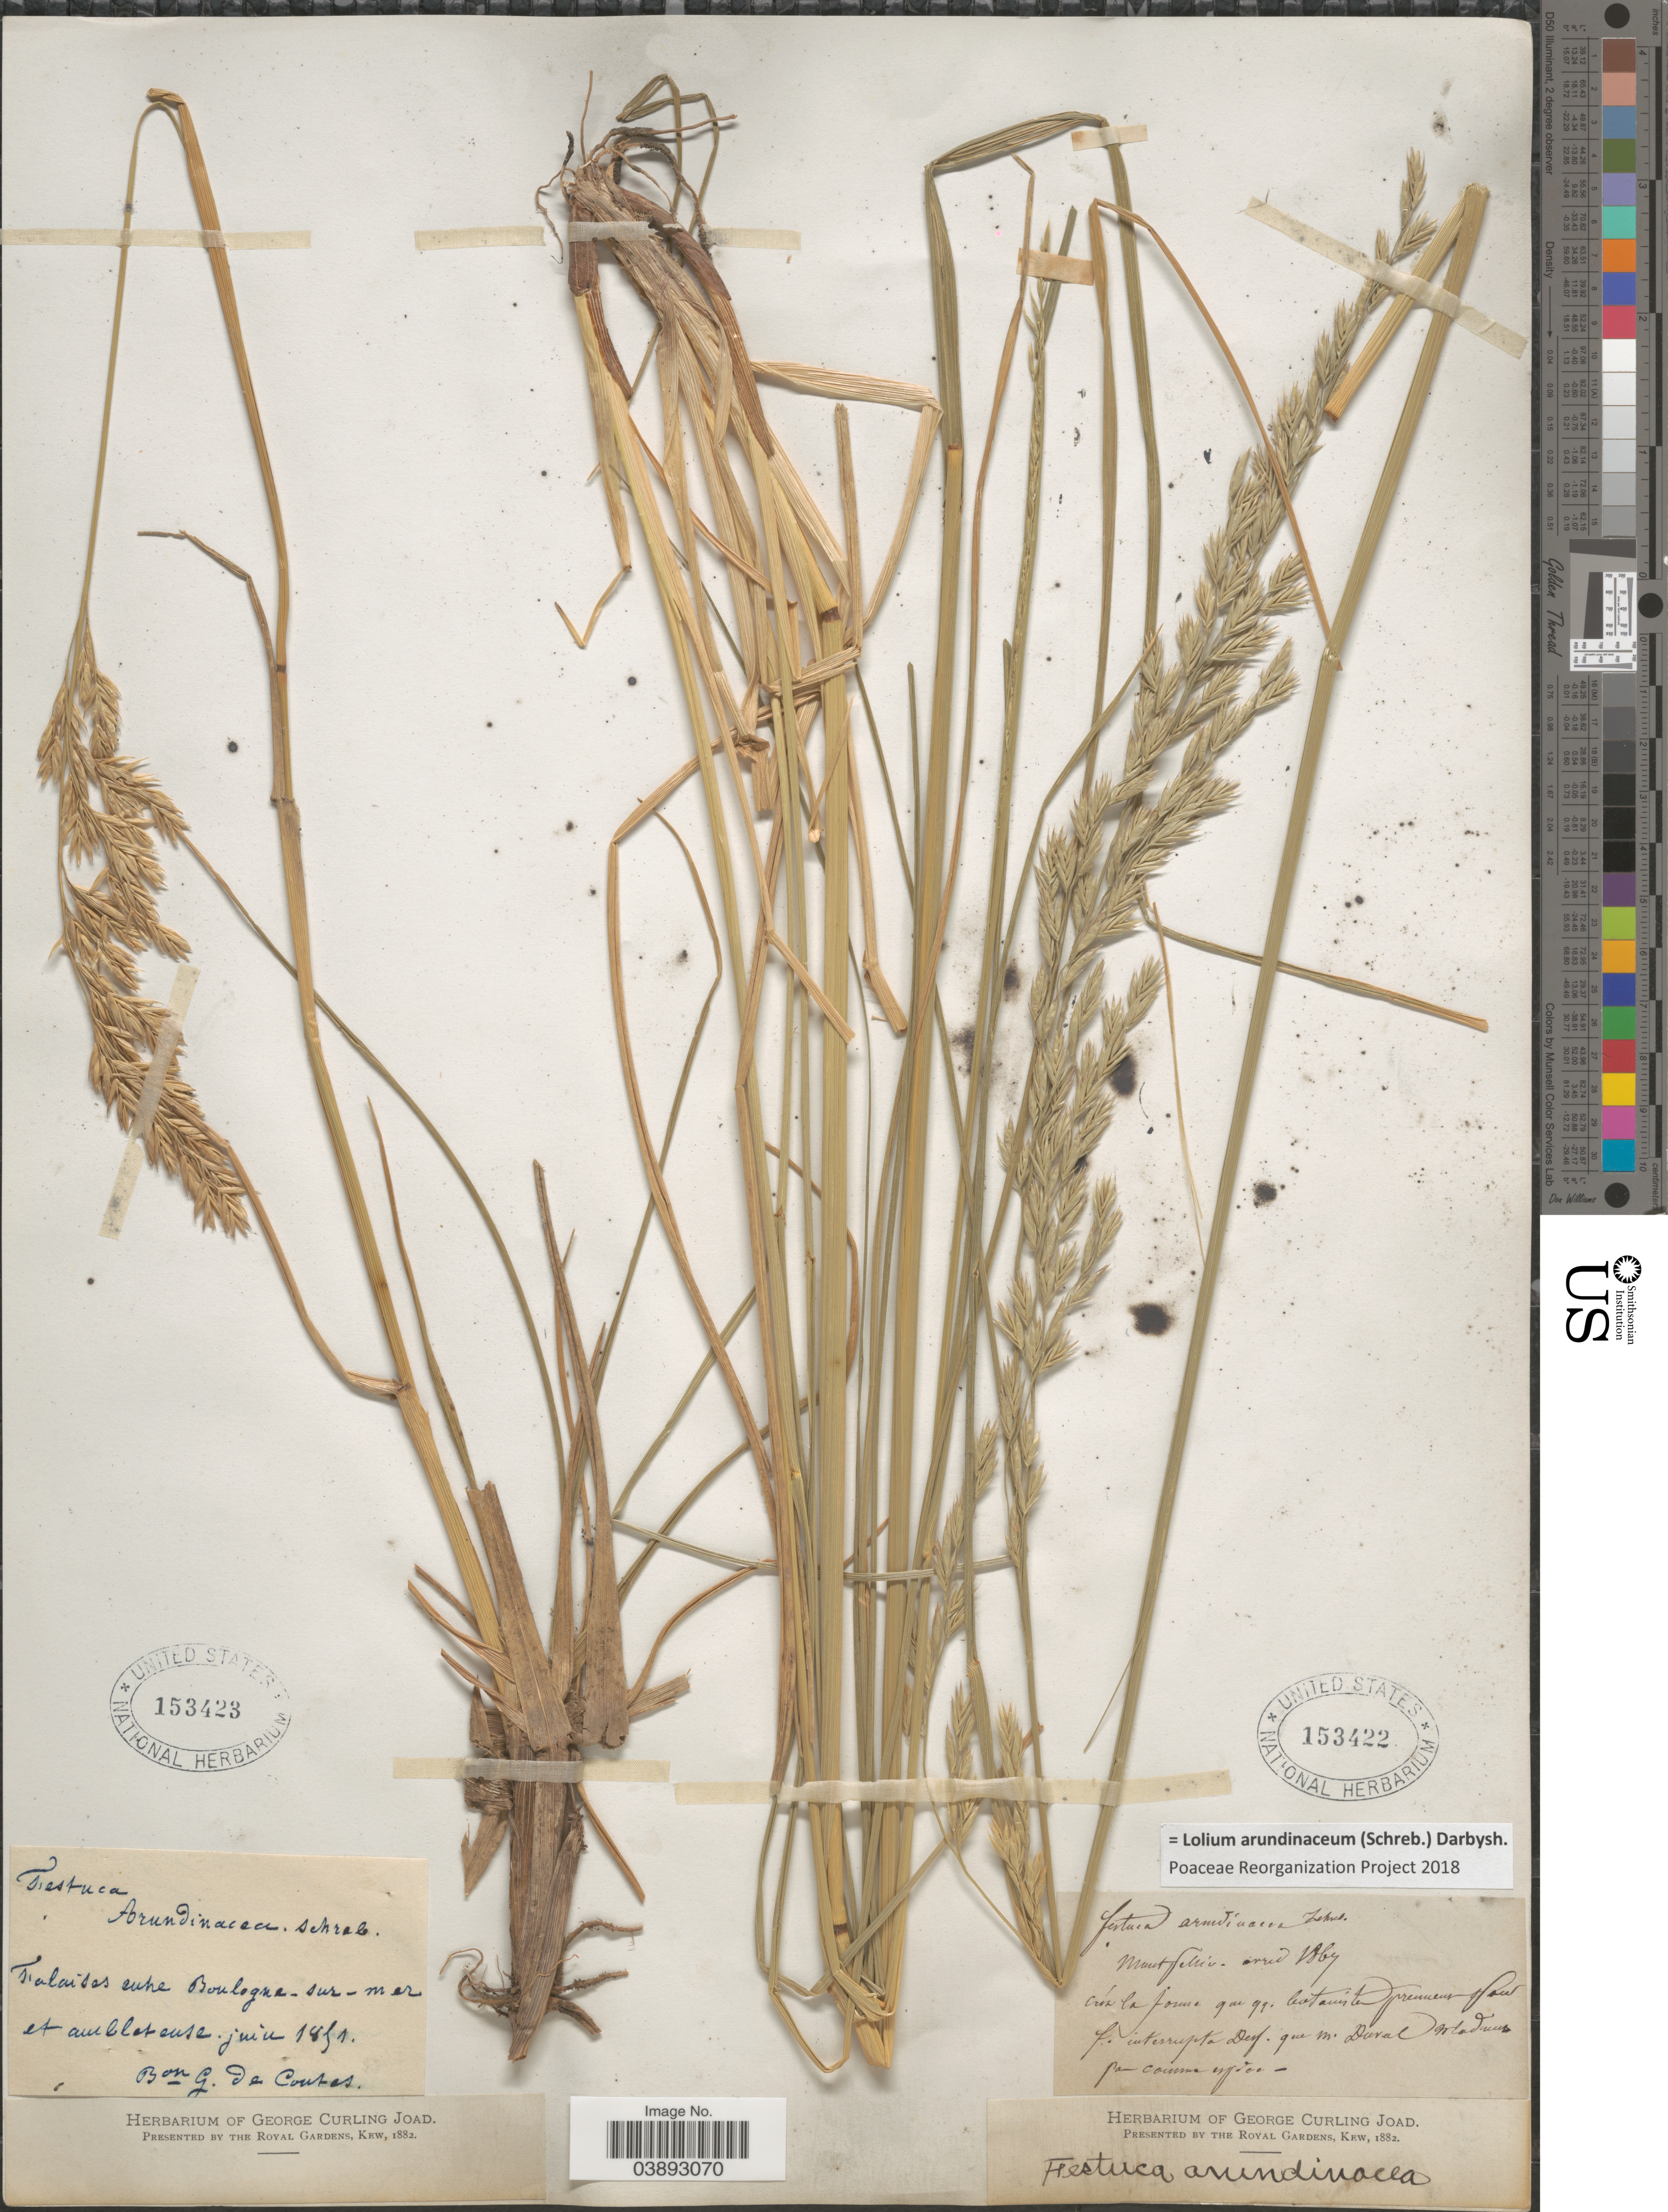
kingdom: Plantae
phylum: Tracheophyta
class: Liliopsida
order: Poales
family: Poaceae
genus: Lolium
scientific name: Lolium arundinaceum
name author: (Schreb.) Darbysh.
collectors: ex herb. George Curling Joad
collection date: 1851-06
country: France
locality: Montpellier - arid Aby.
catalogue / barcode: US 153422-2